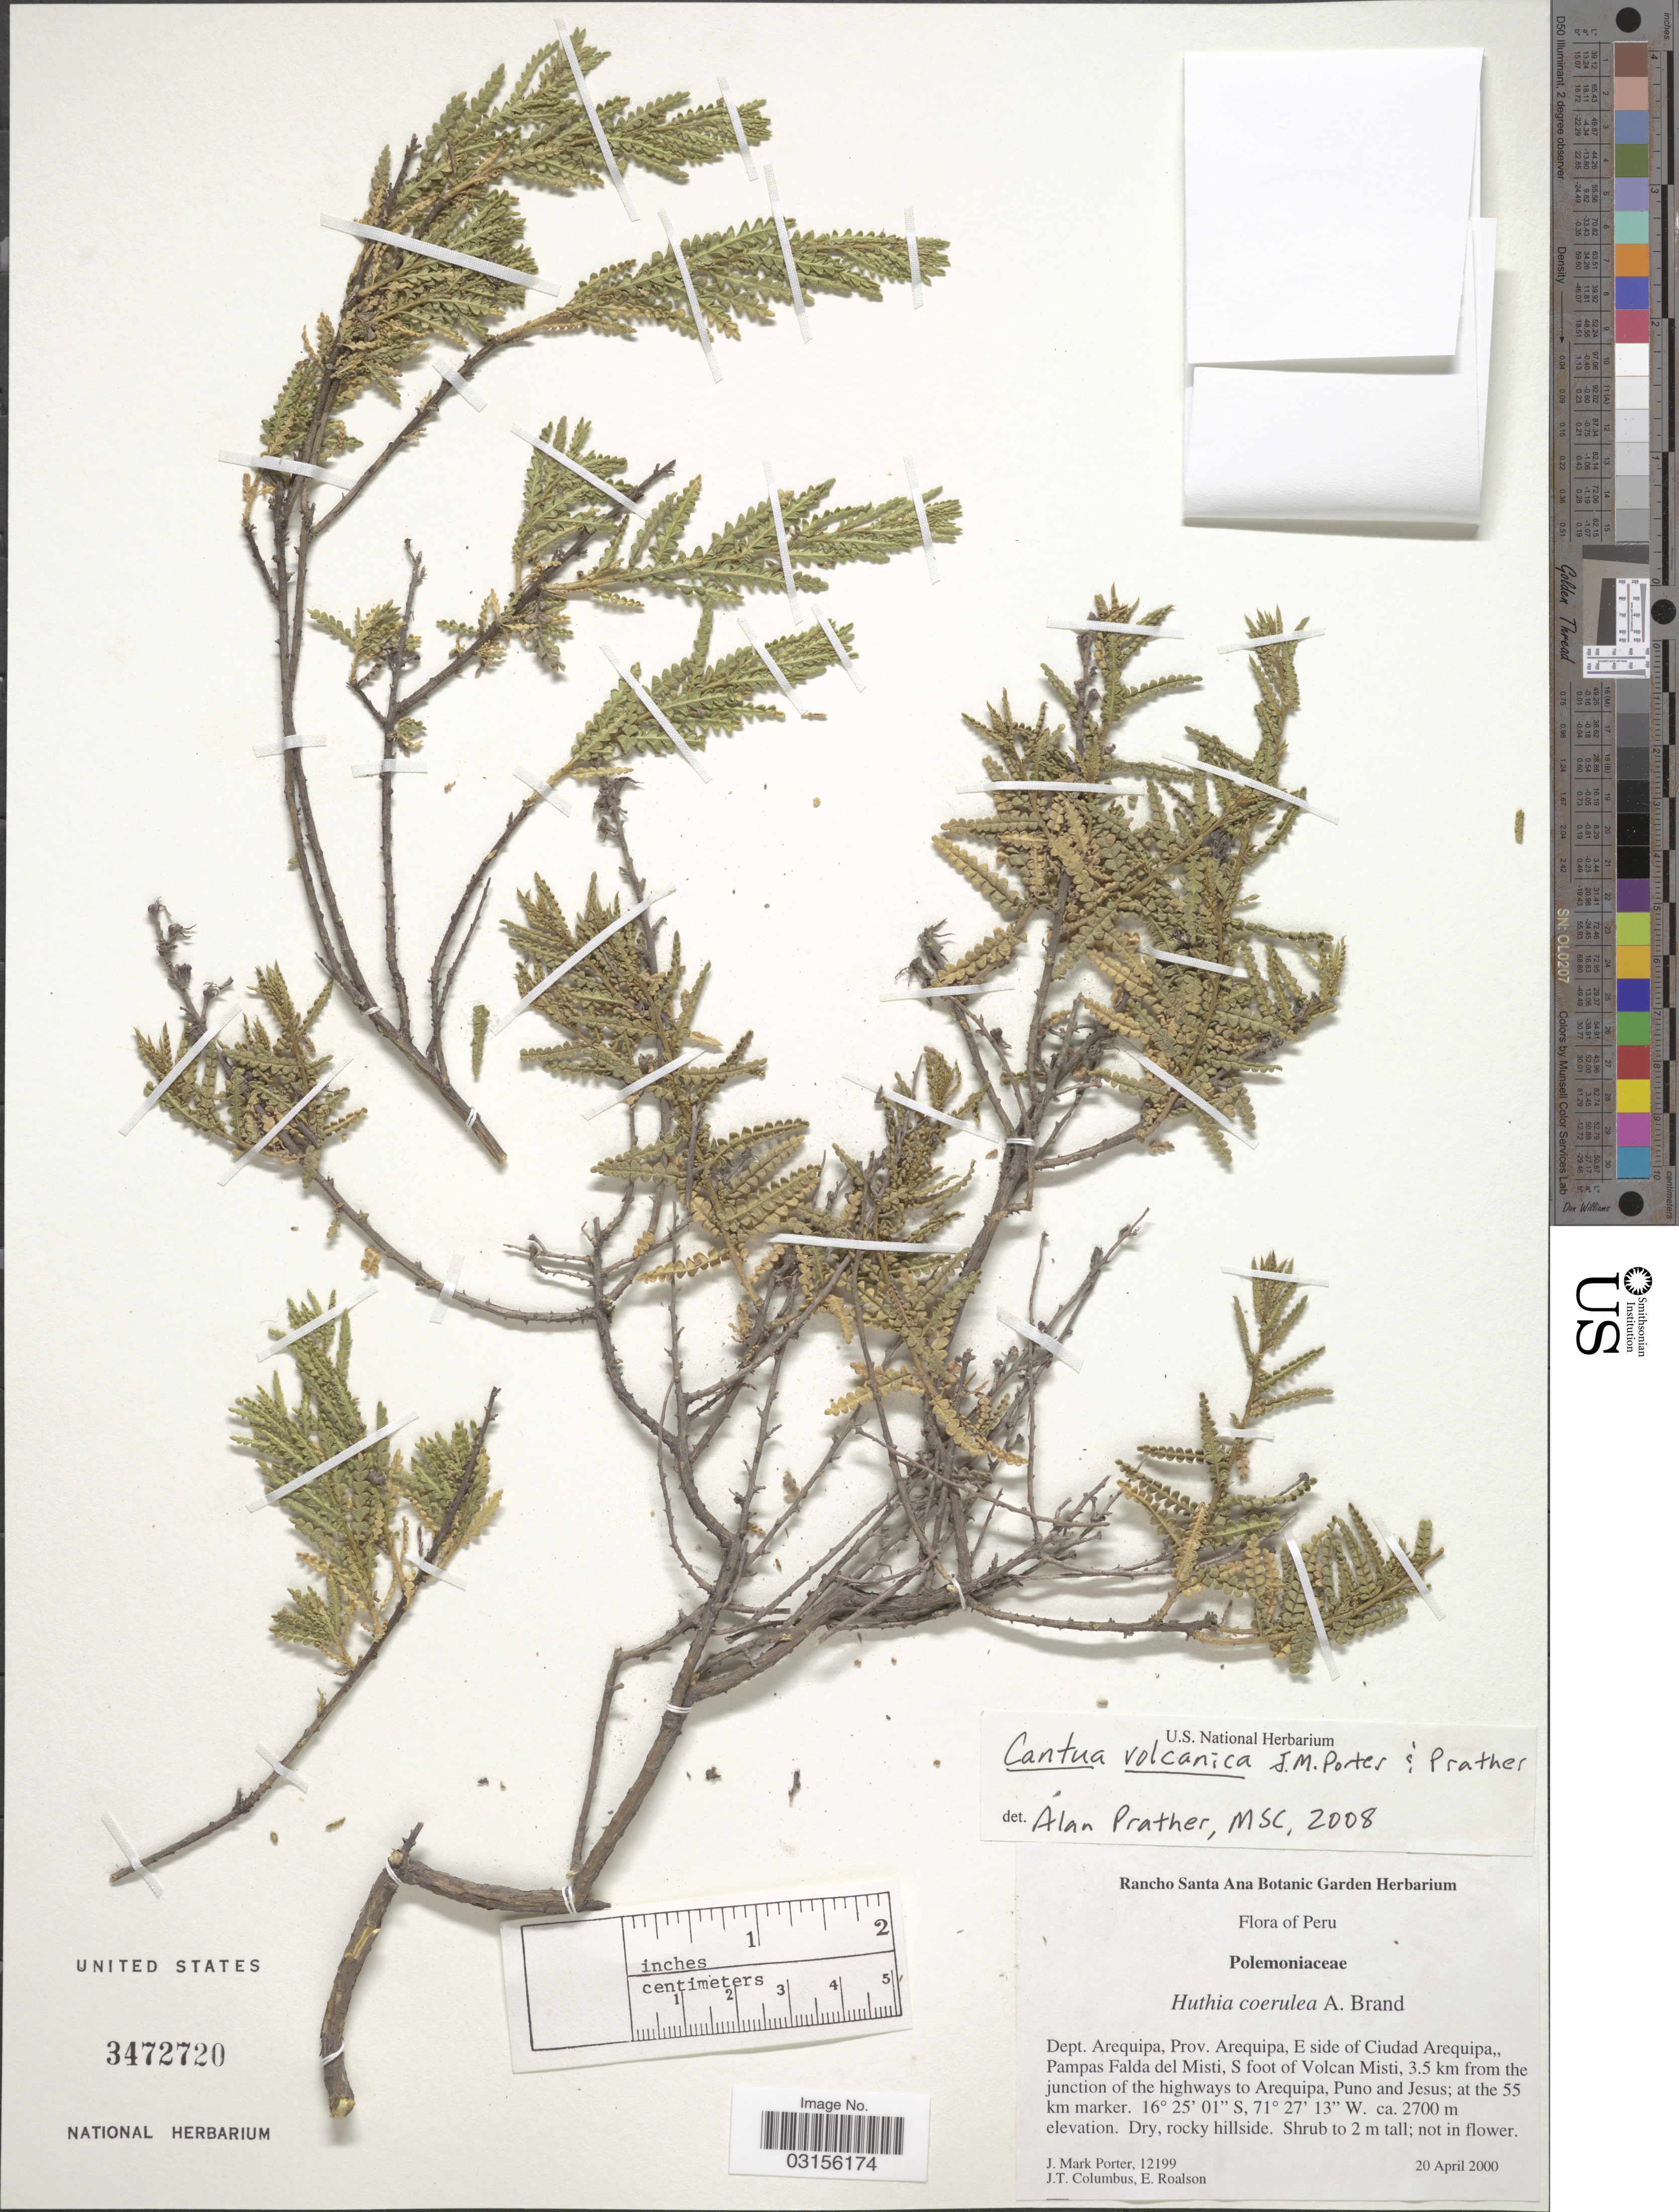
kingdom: Plantae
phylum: Tracheophyta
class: Magnoliopsida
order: Ericales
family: Polemoniaceae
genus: Cantua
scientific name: Cantua volcanica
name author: J.M. Porter & Prather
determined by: Prather, Alan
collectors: J. M. Porter, J. T. Columbus & E. H. Roalson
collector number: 12199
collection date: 2000-04-20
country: Peru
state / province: Arequipa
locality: Dept. Arequipa, Prov. Arequipa, E side of Ciudad Arequipa,, Pampas Falda del Misti, S foot of Volcan Misti, 3.5 km from the junction of the highways to Arequipa, Puno and Jesus; at the 55 km marker.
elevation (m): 2700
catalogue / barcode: US 3472720